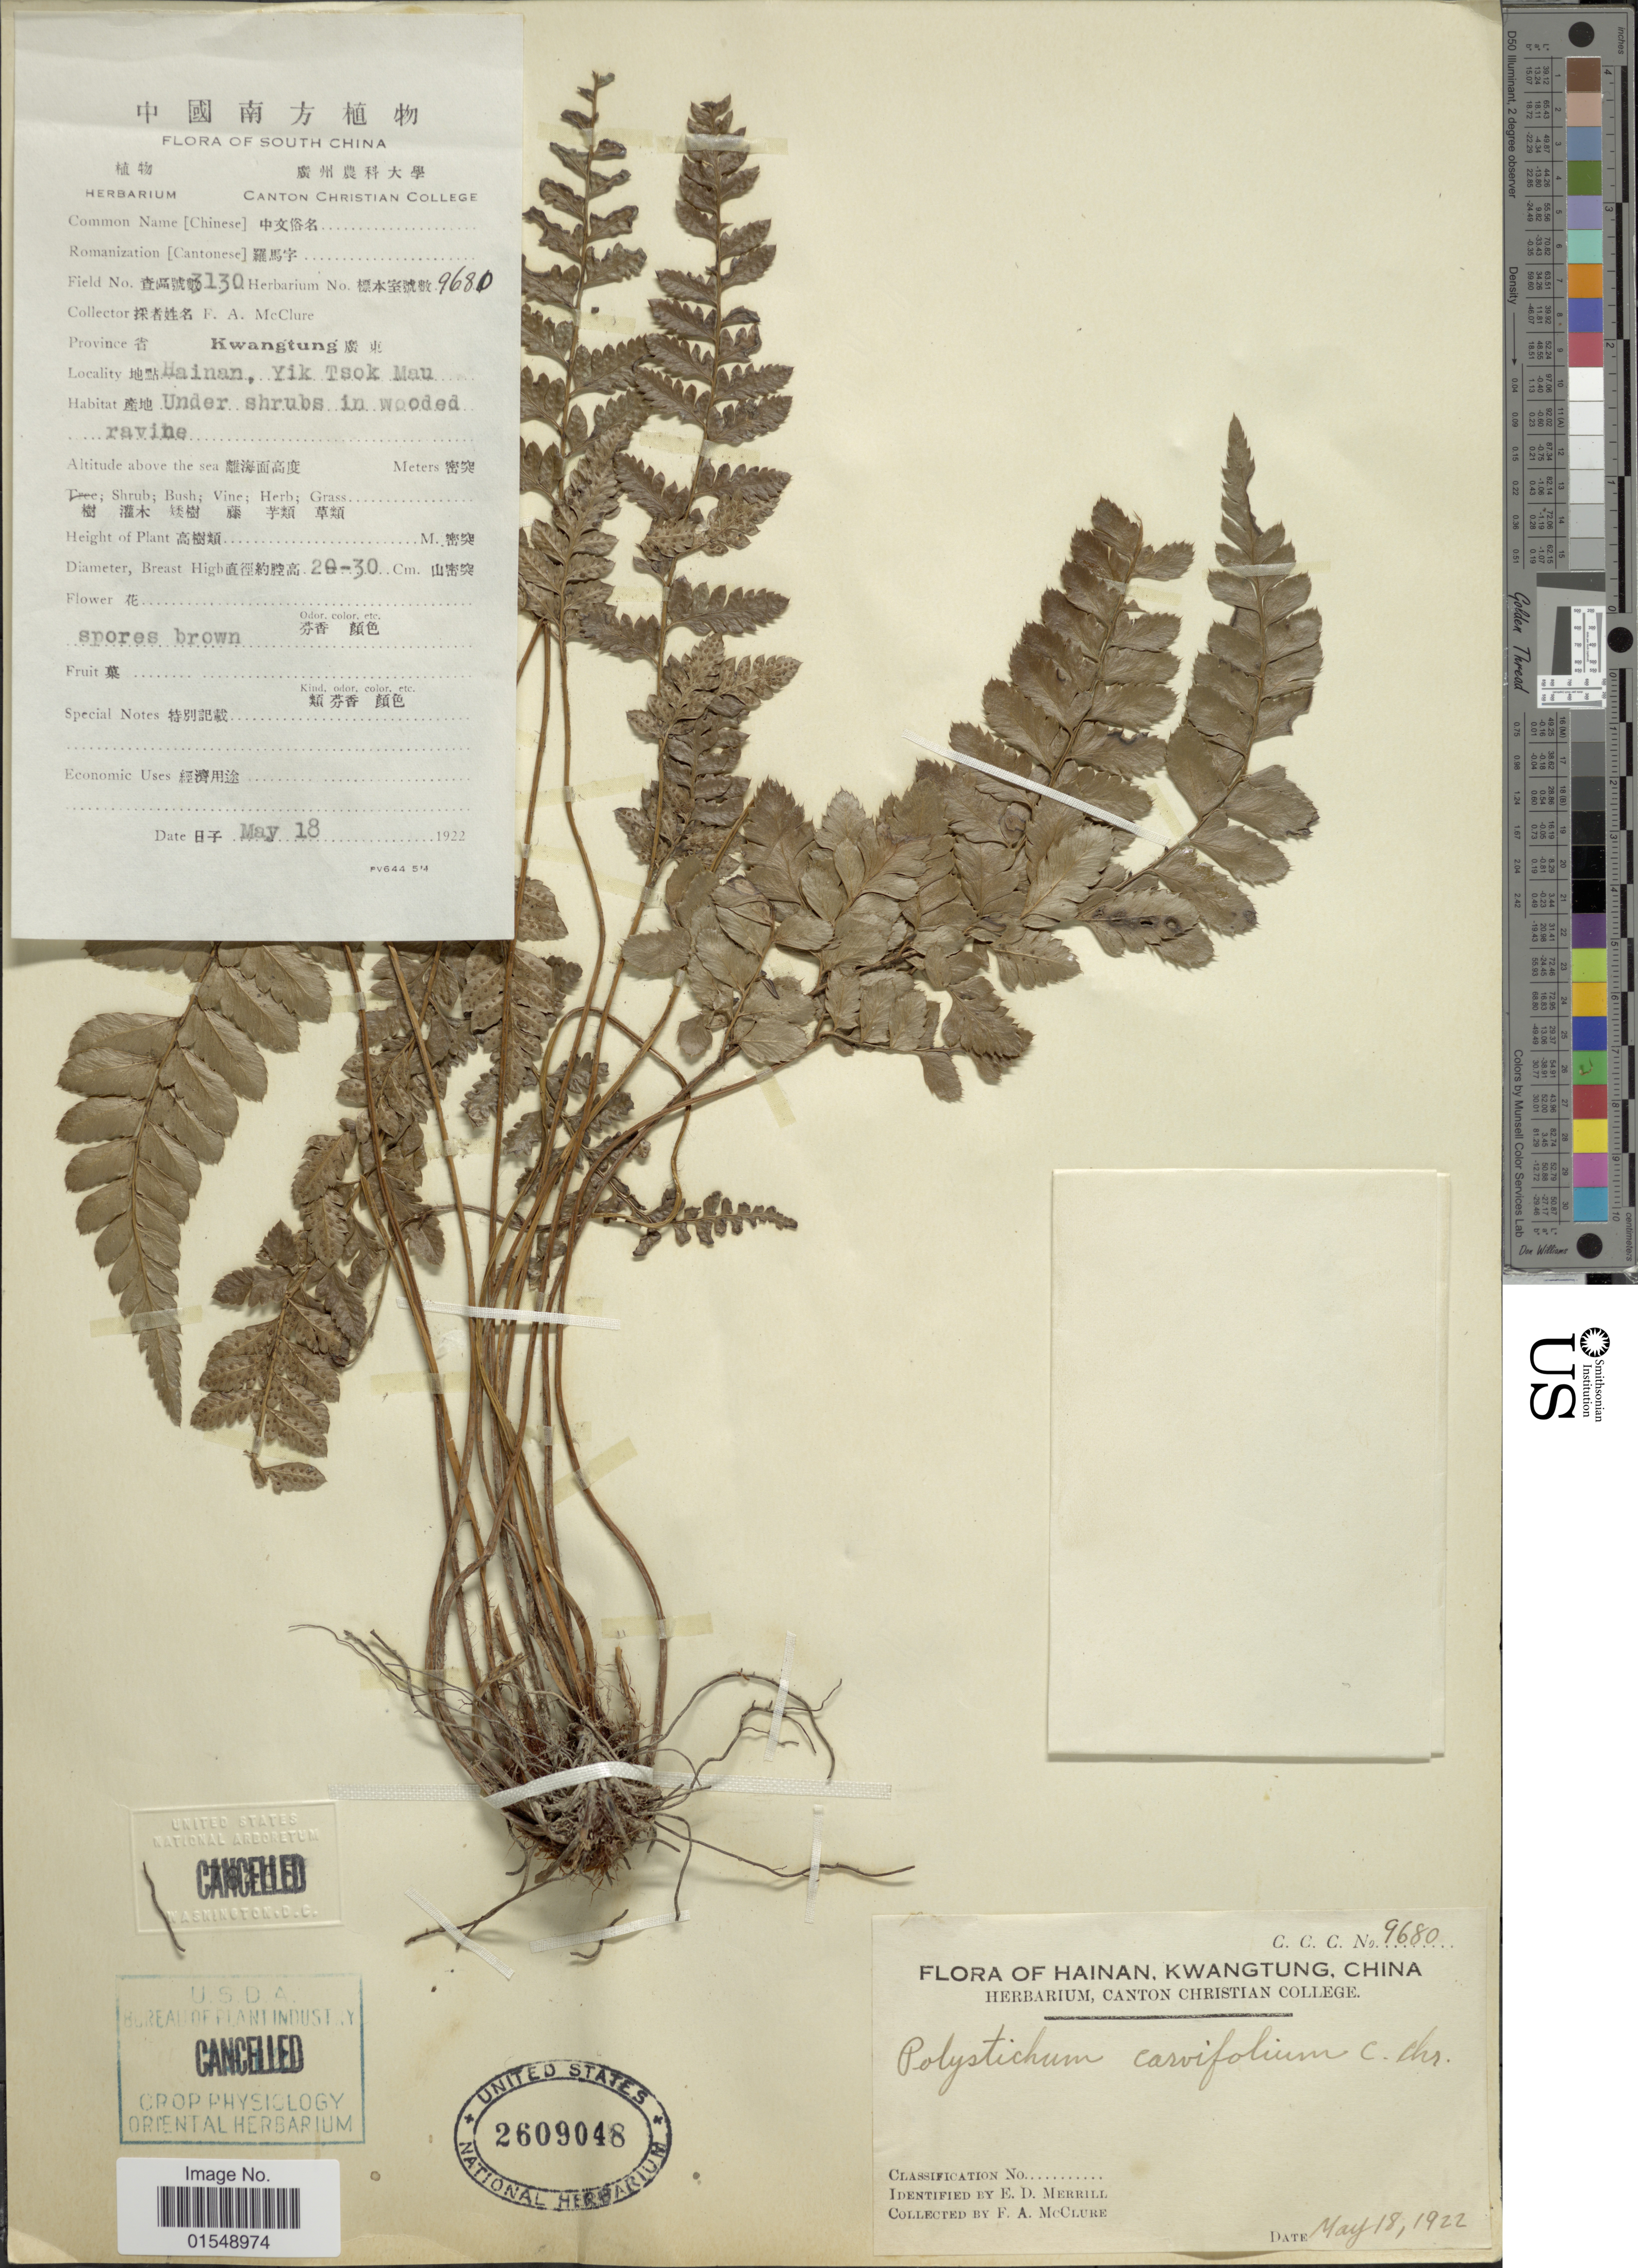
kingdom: Plantae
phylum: Tracheophyta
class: Polypodiopsida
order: Polypodiales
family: Dryopteridaceae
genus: Arachniodes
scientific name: Arachniodes aristata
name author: (G. Forst.) Tindale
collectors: F. A. McClure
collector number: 3130/9680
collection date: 1922-05-18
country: China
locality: Hainan, Kwangtung, Yik Tsok Mau, under shrubs in wooded ravine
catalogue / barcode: US 2609048